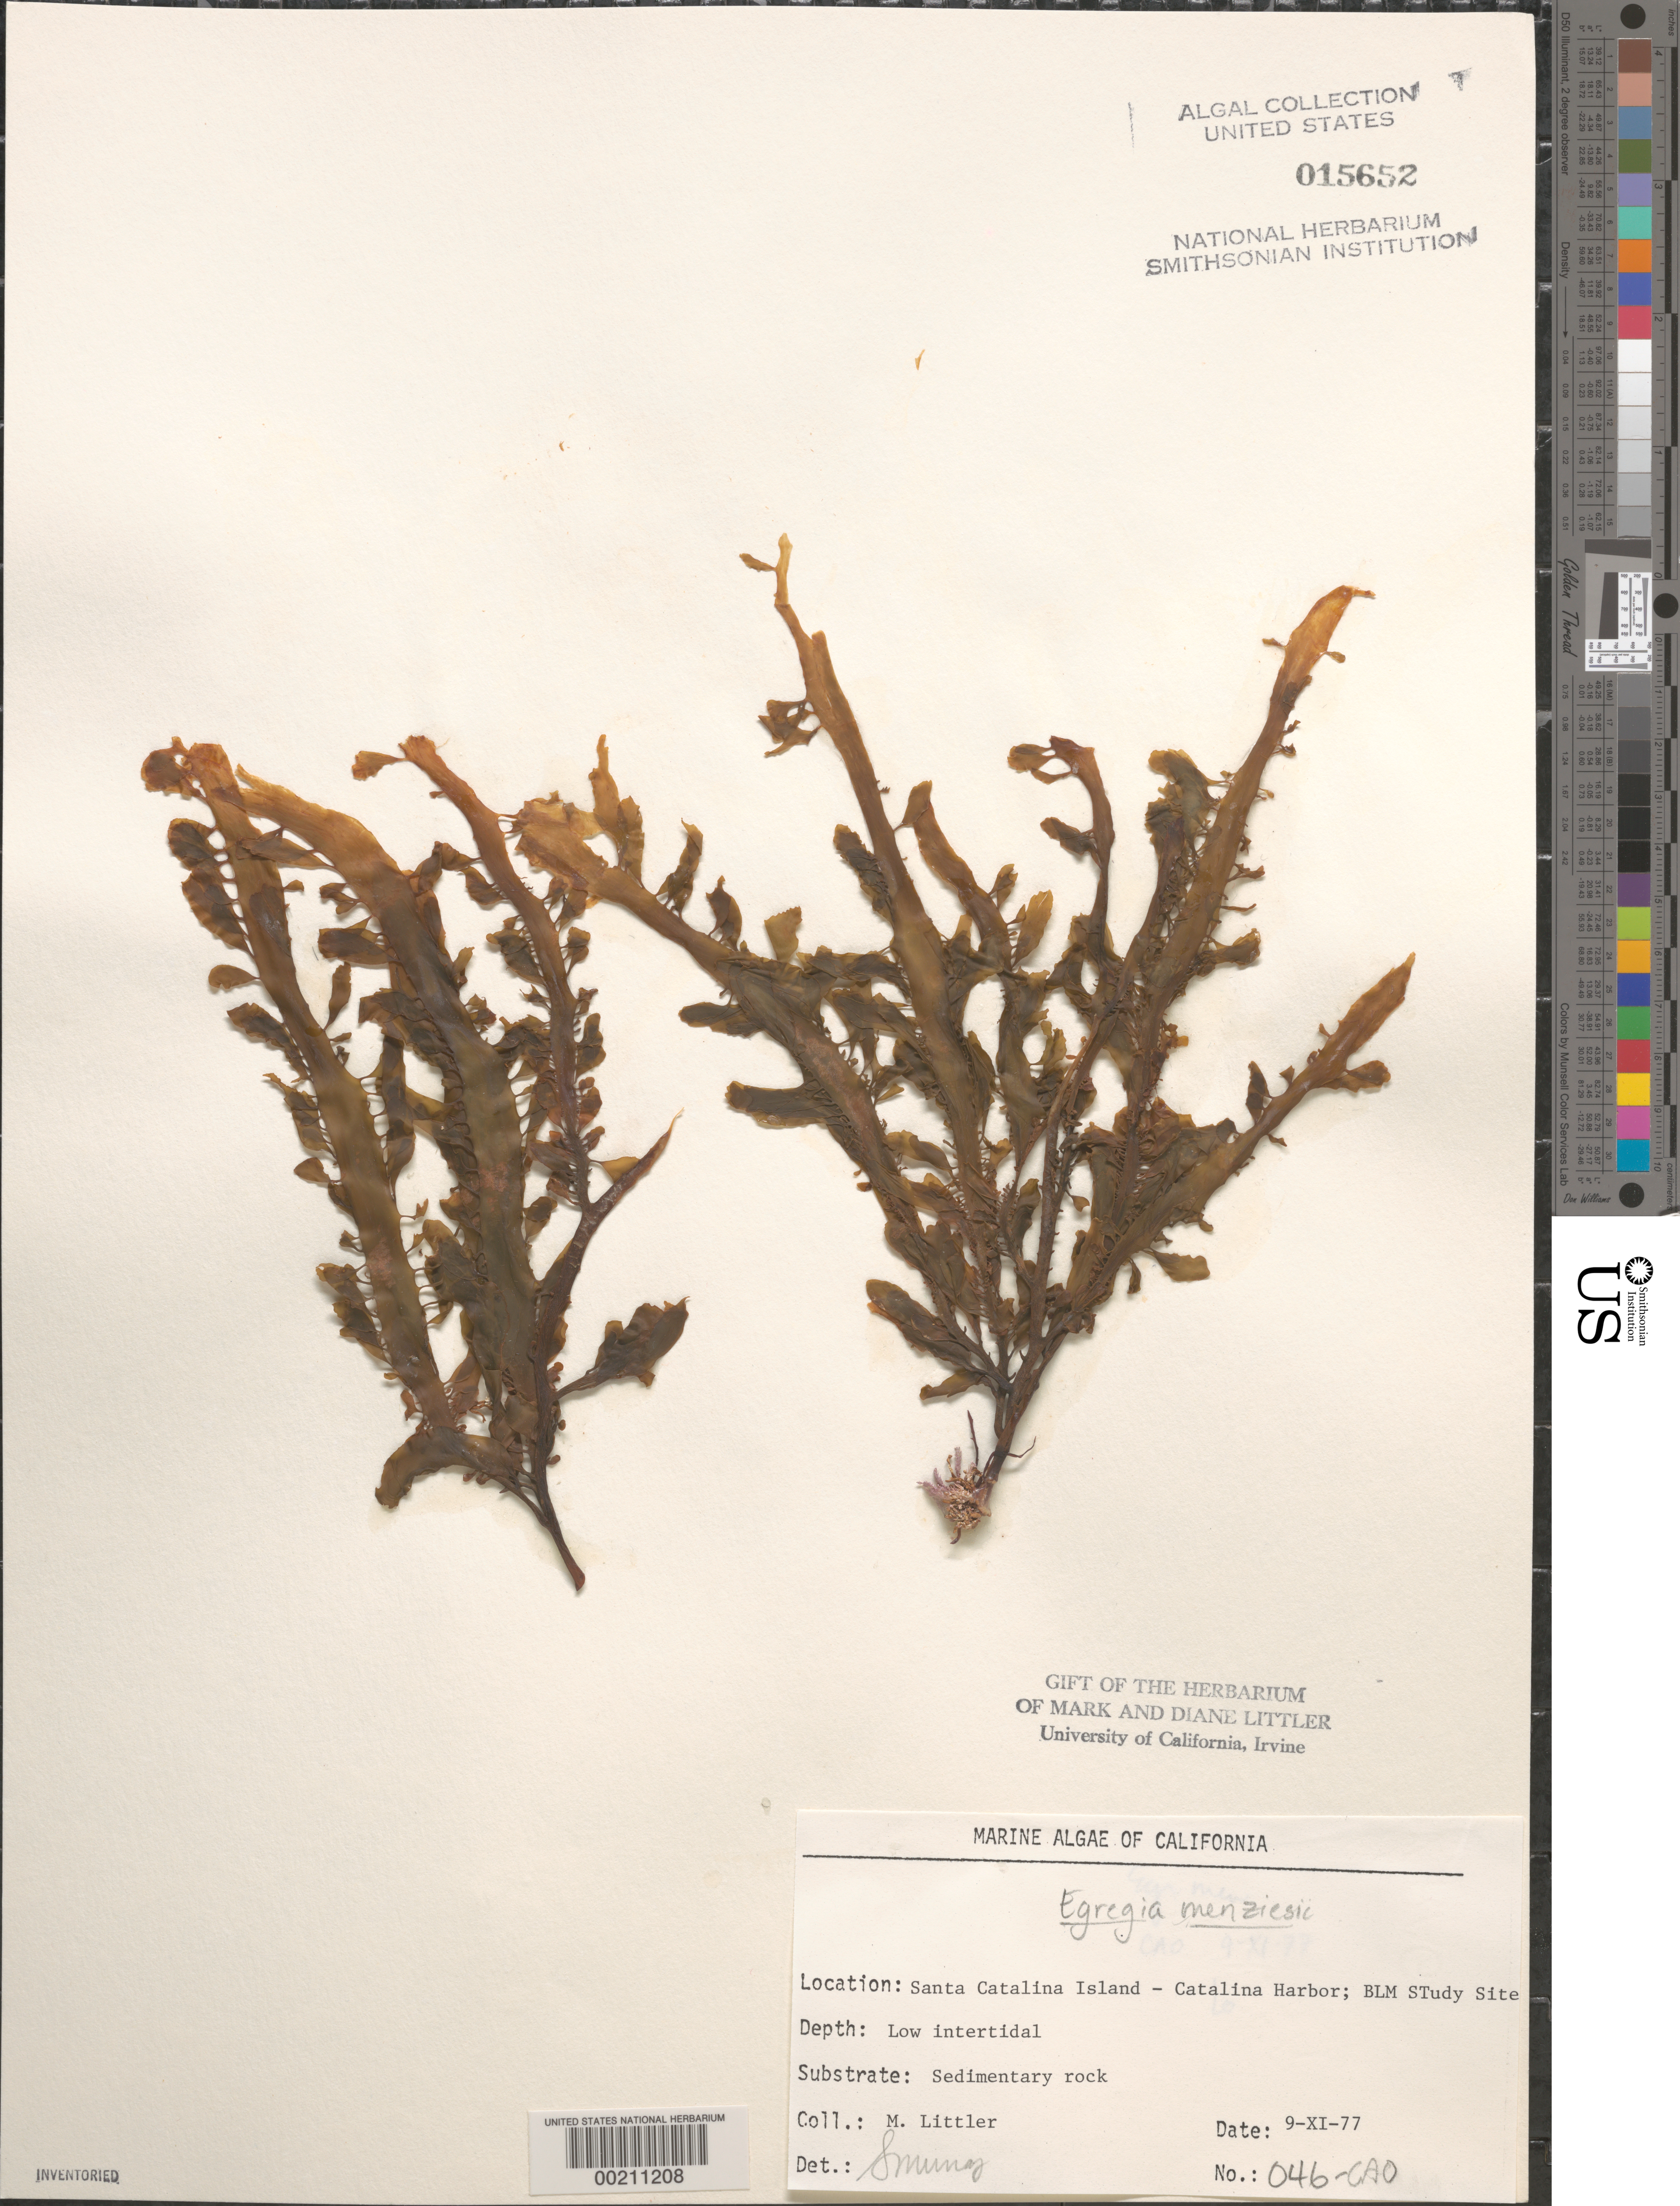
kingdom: Chromista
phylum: Ochrophyta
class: Phaeophyceae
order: Laminariales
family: Lessoniaceae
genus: Egregia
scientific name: Egregia menziesii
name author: (Turner) Aresch.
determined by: Murray, S. N.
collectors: M. M. Littler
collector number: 046-cao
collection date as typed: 09 Nov 1977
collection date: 1977-11-09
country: United States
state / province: California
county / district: Los Angeles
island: Santa Catalina Island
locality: Catalina Harbor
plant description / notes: BLM-SOCALBIGHT Rocky Intertidal Survey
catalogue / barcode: US 15652